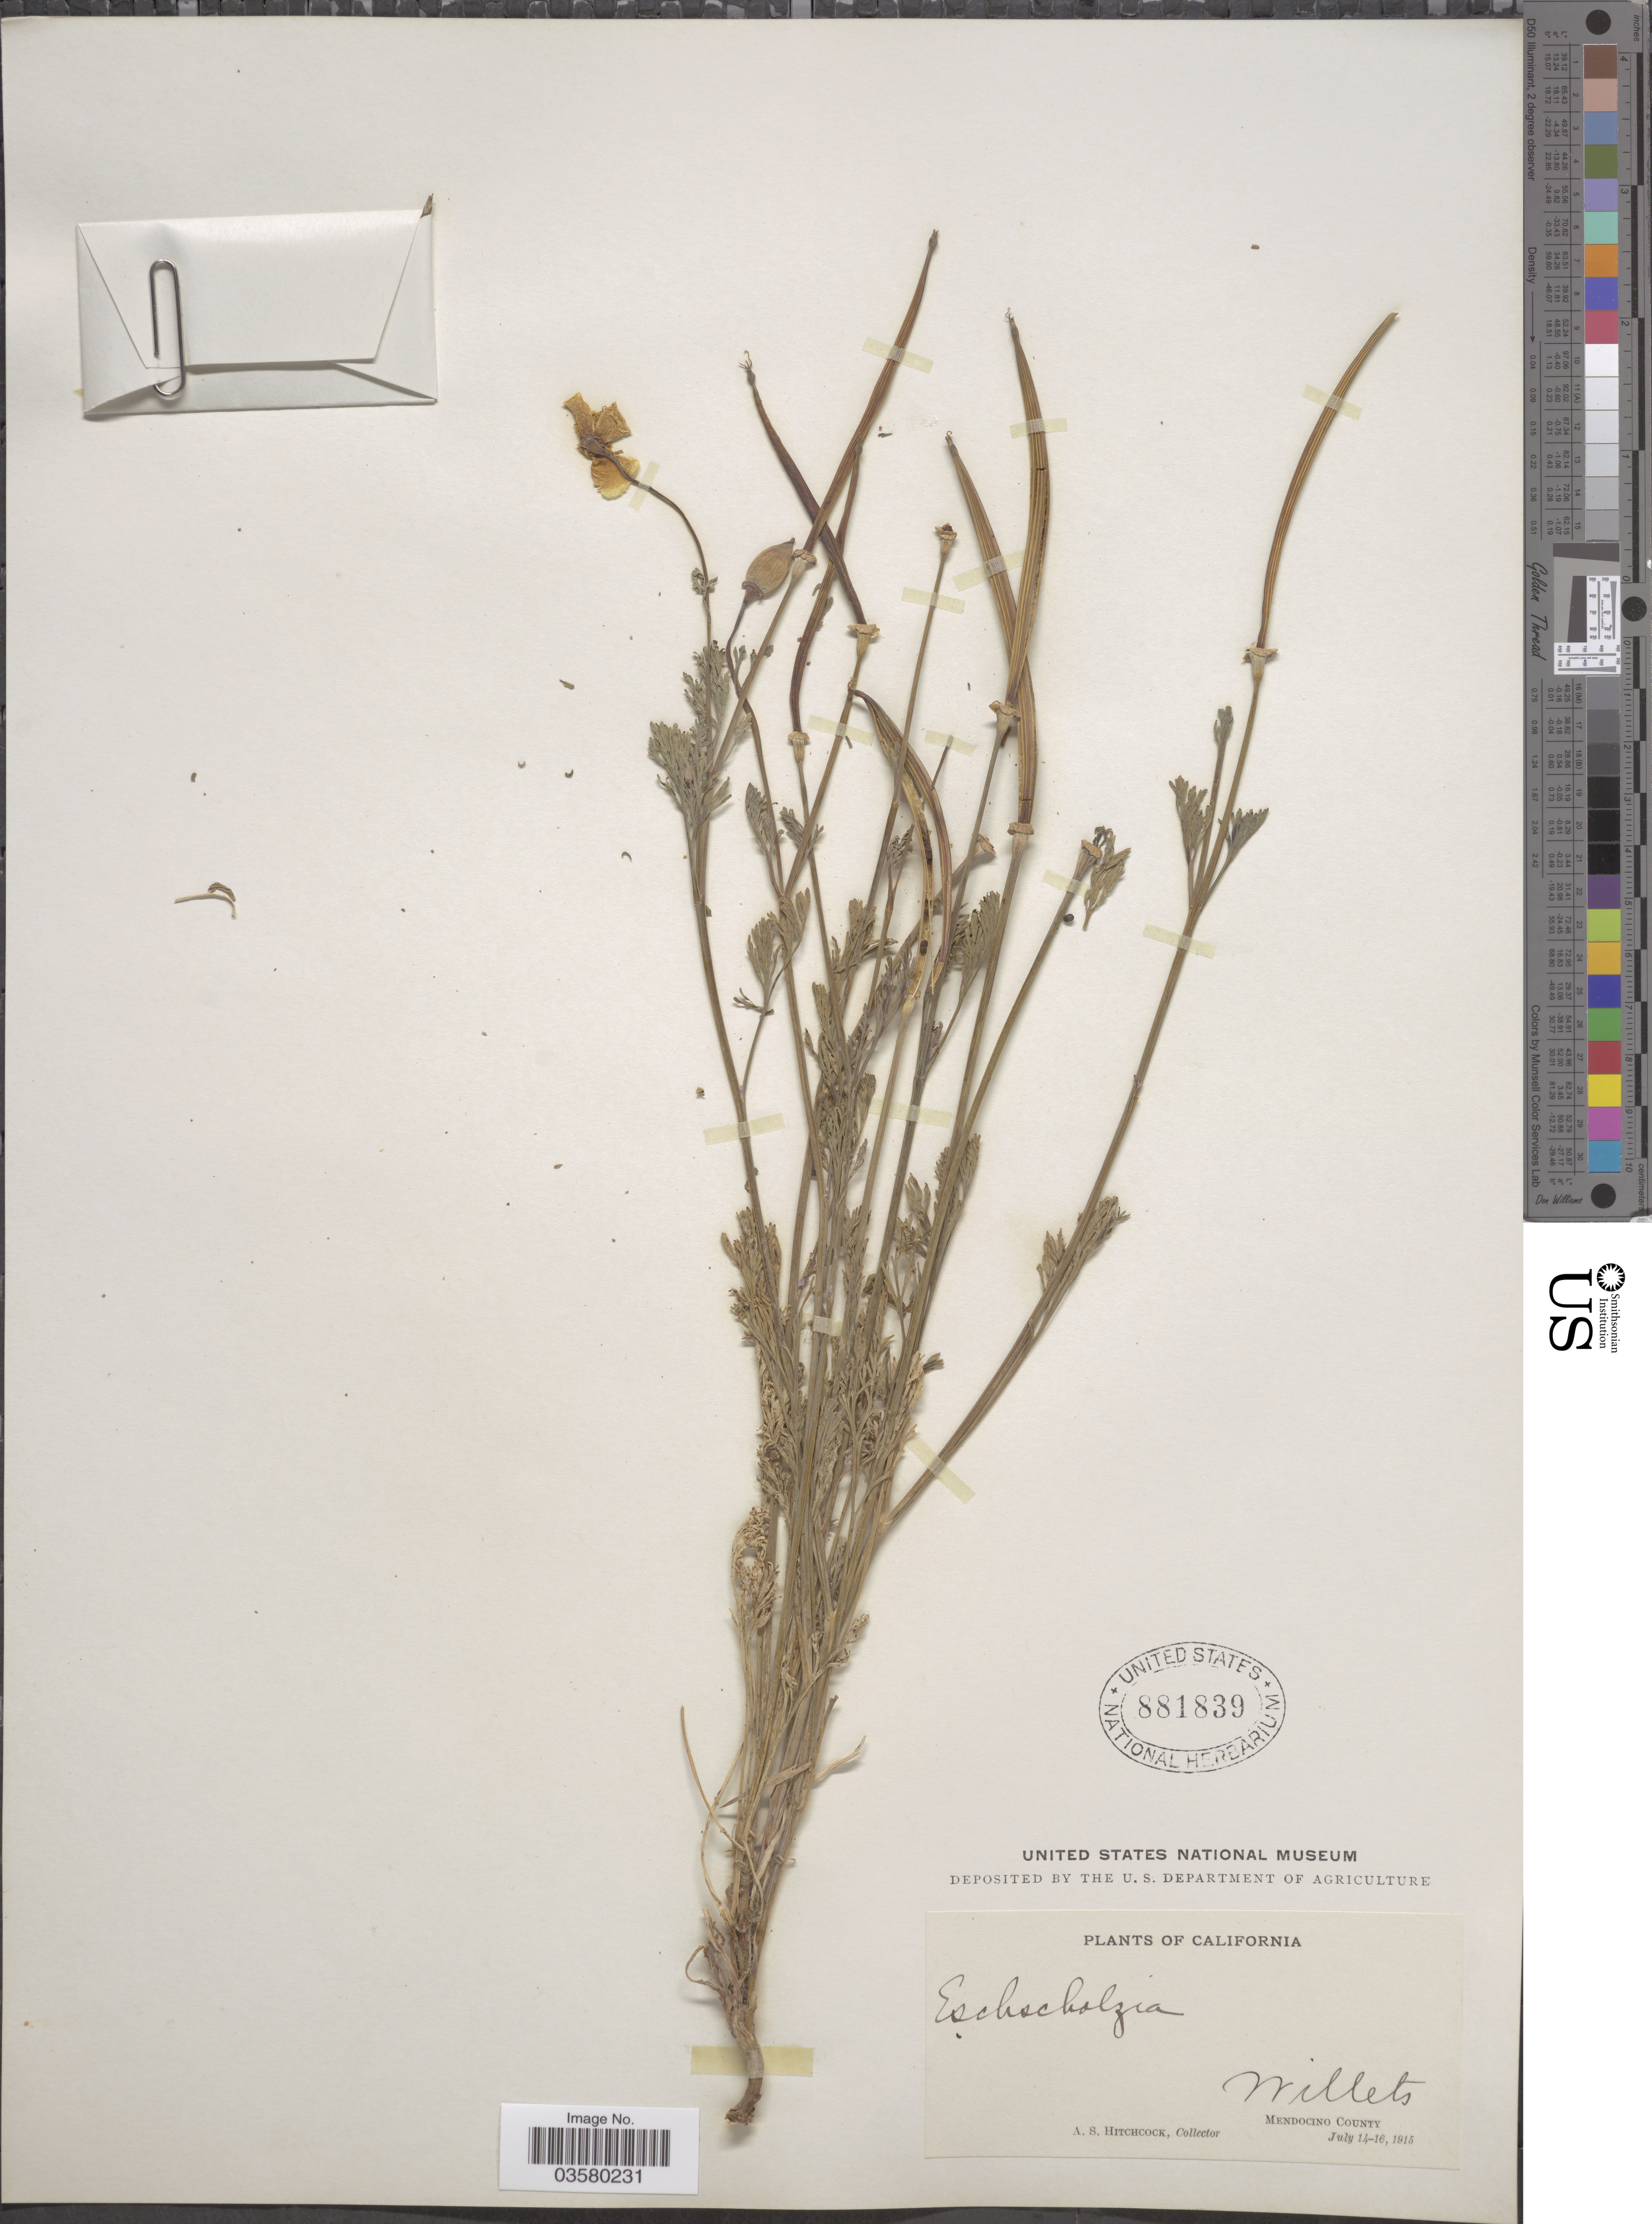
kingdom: Plantae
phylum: Tracheophyta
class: Magnoliopsida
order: Ranunculales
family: Papaveraceae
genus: Eschscholzia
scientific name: Eschscholzia californica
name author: Cham.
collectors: A. S. Hitchcock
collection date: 1915-07-14/1915-07-16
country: United States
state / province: California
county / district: Mendocino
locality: Willets. Mendocino County.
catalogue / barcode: US 881839